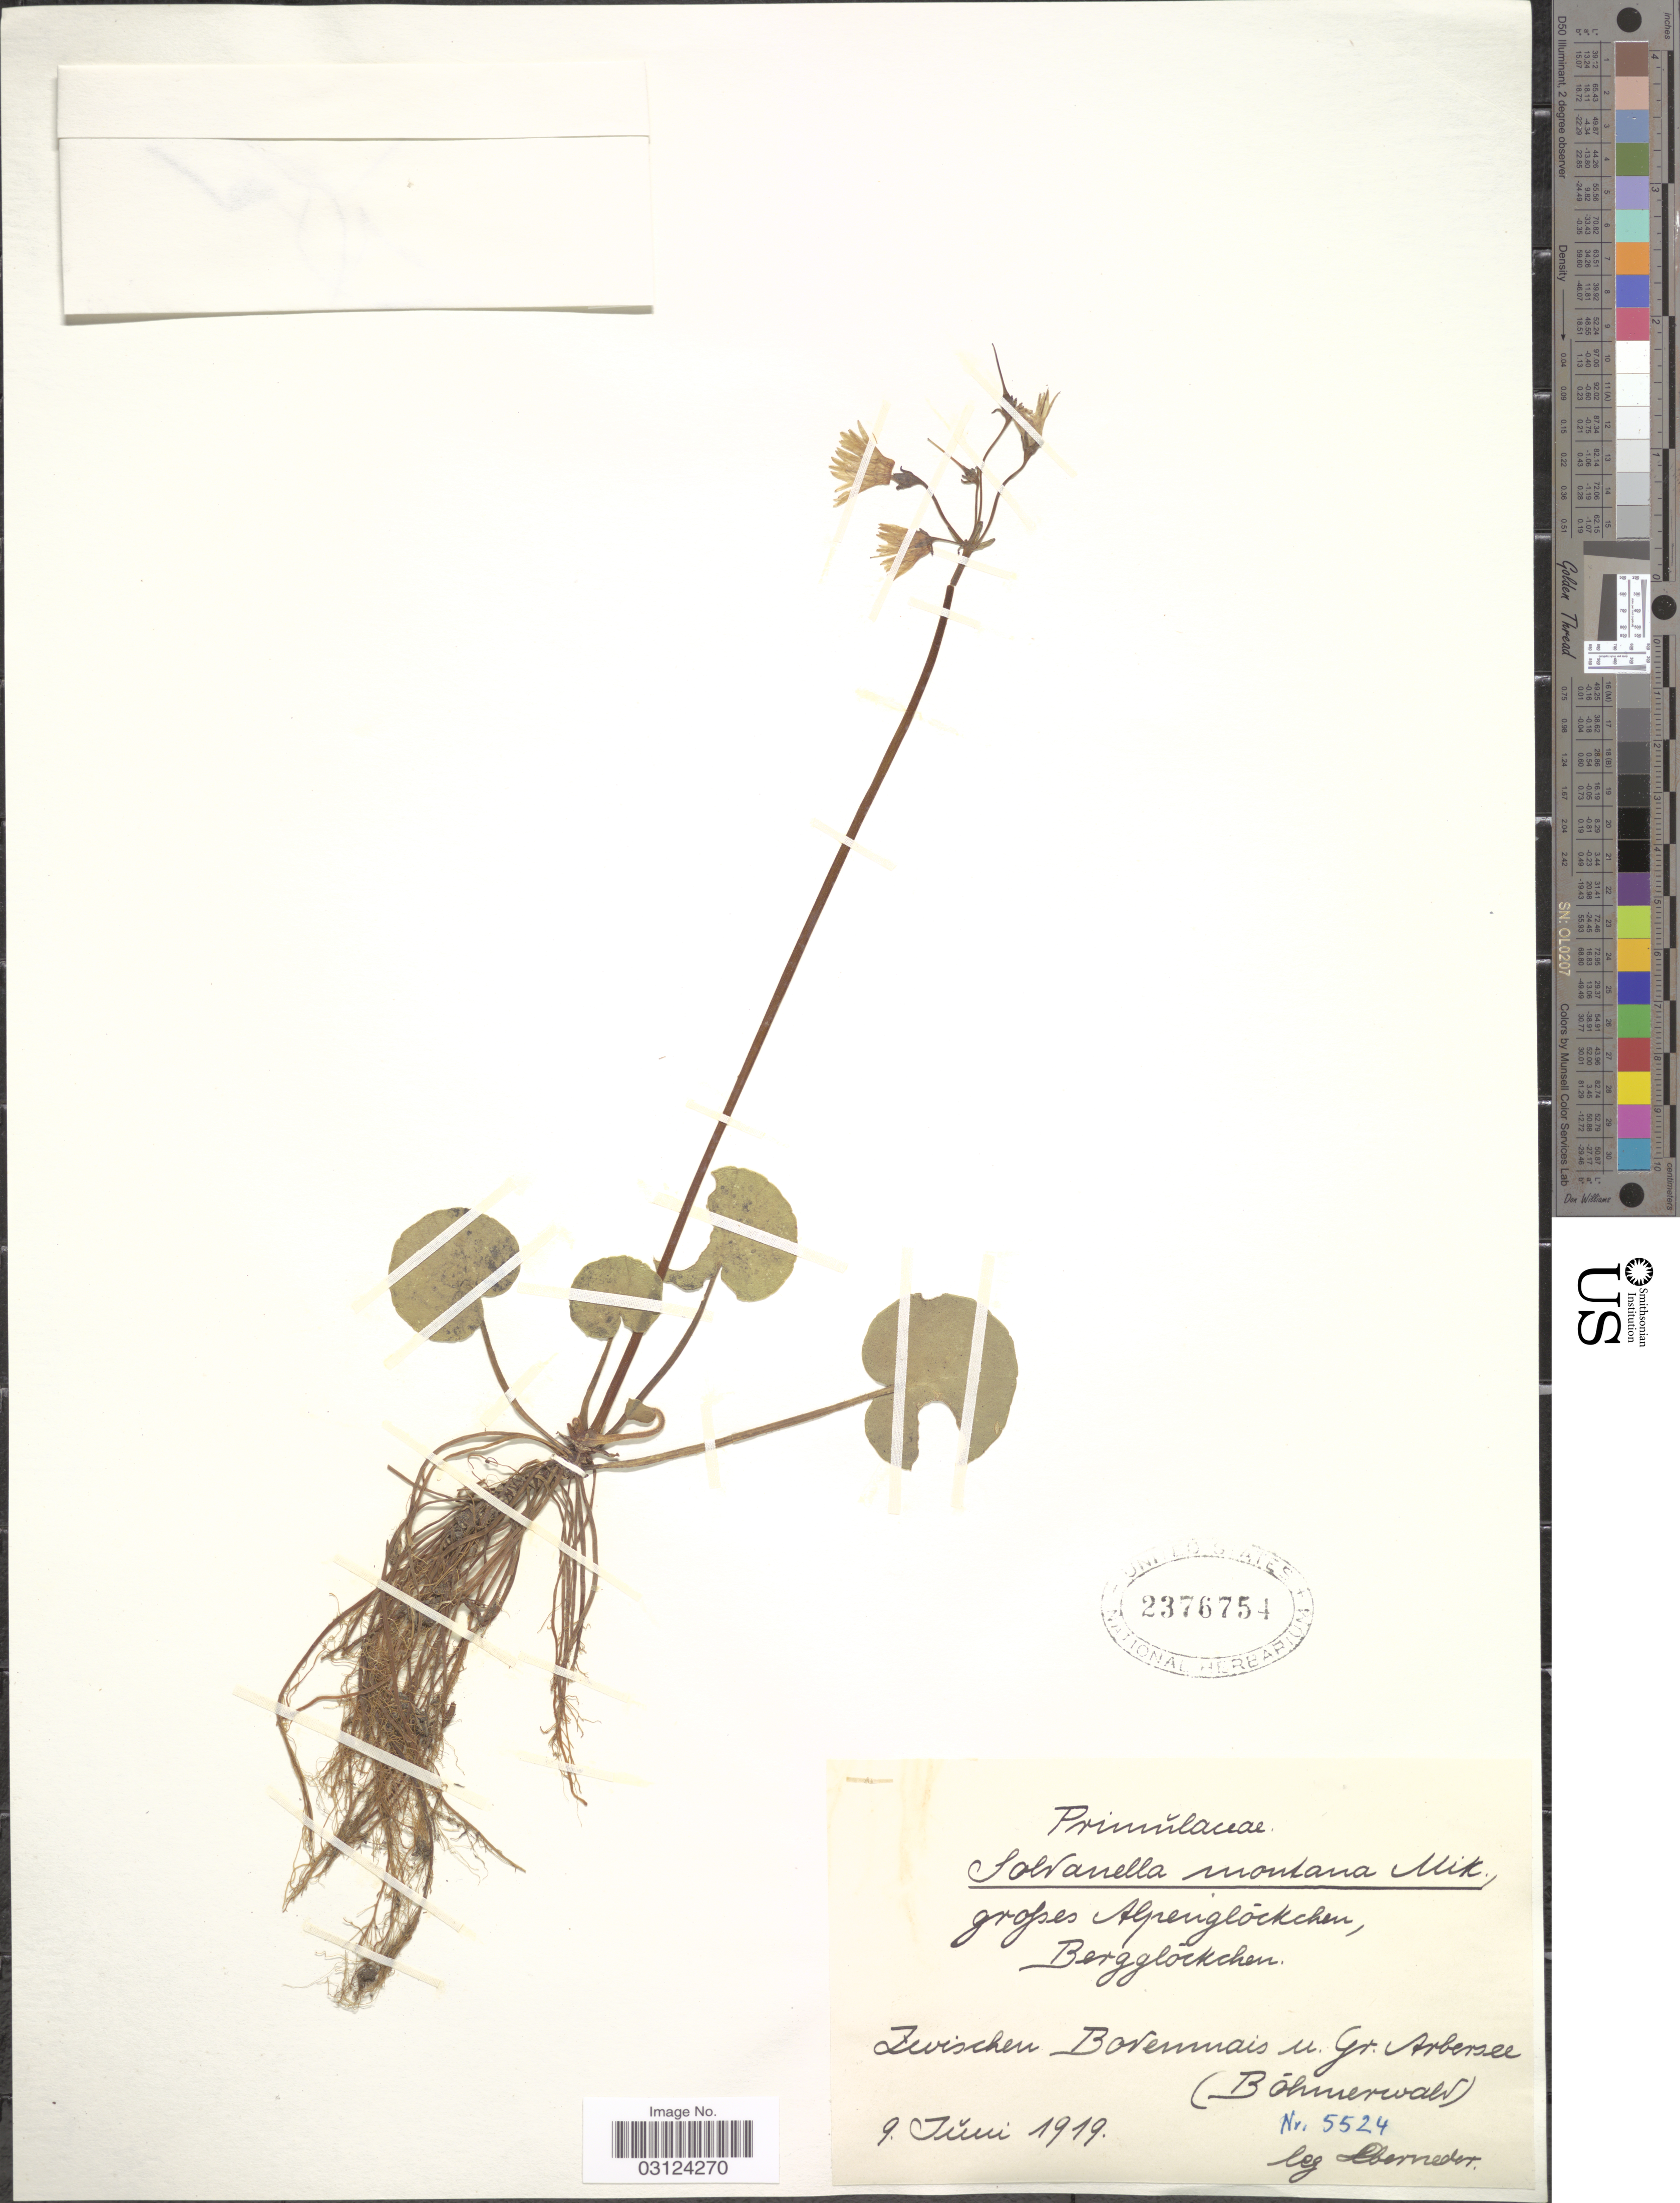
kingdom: Plantae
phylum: Tracheophyta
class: Magnoliopsida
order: Ericales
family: Primulaceae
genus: Soldanella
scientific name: Soldanella montana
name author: Willd.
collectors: -. Oberneder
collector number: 5524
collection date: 1919-06-09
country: Germany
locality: Gropes Alpenglockchen, Bergglockchen. Zwischen Bodenmais u Gr. Arbersee.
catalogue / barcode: US 2376754